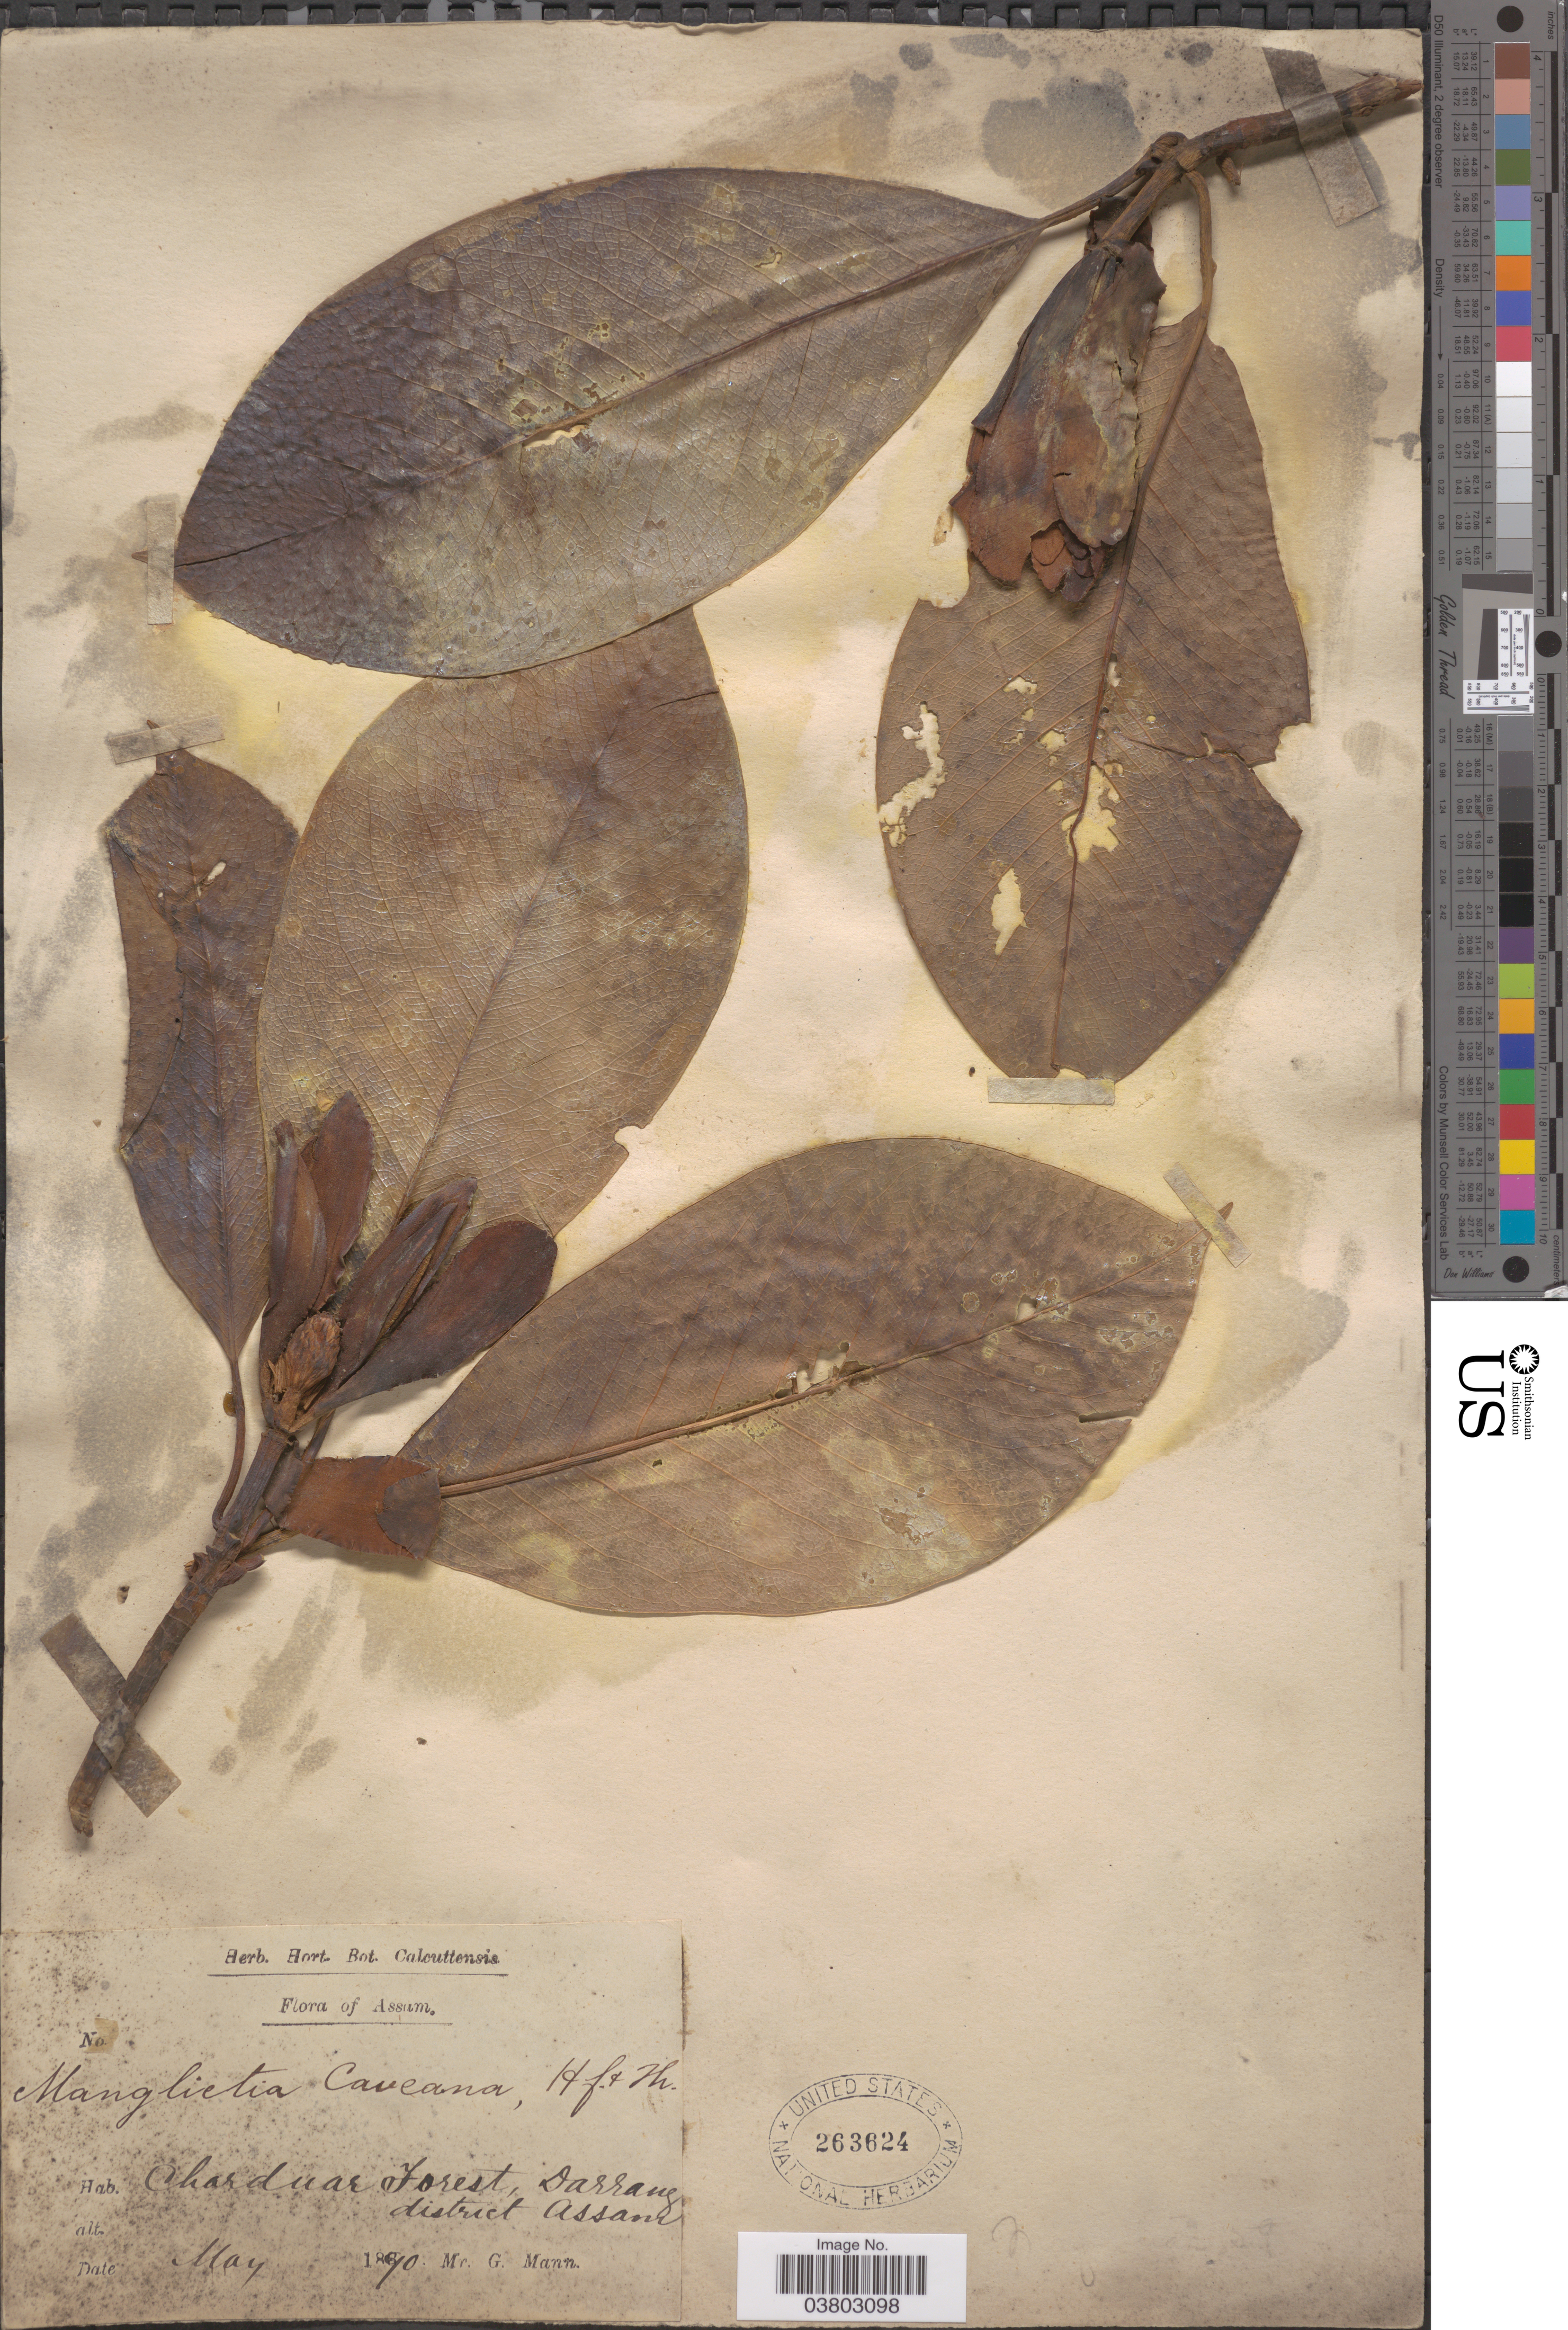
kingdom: Plantae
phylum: Tracheophyta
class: Magnoliopsida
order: Magnoliales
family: Magnoliaceae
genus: Magnolia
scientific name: Magnolia caveana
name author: (Hook. f. & Thomson) D.C.S. Raju & M.P. Nayar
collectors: G. Mann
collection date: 1890-05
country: India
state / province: Assam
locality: Charduar Forest, Darrang district Assam.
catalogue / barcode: US 263624